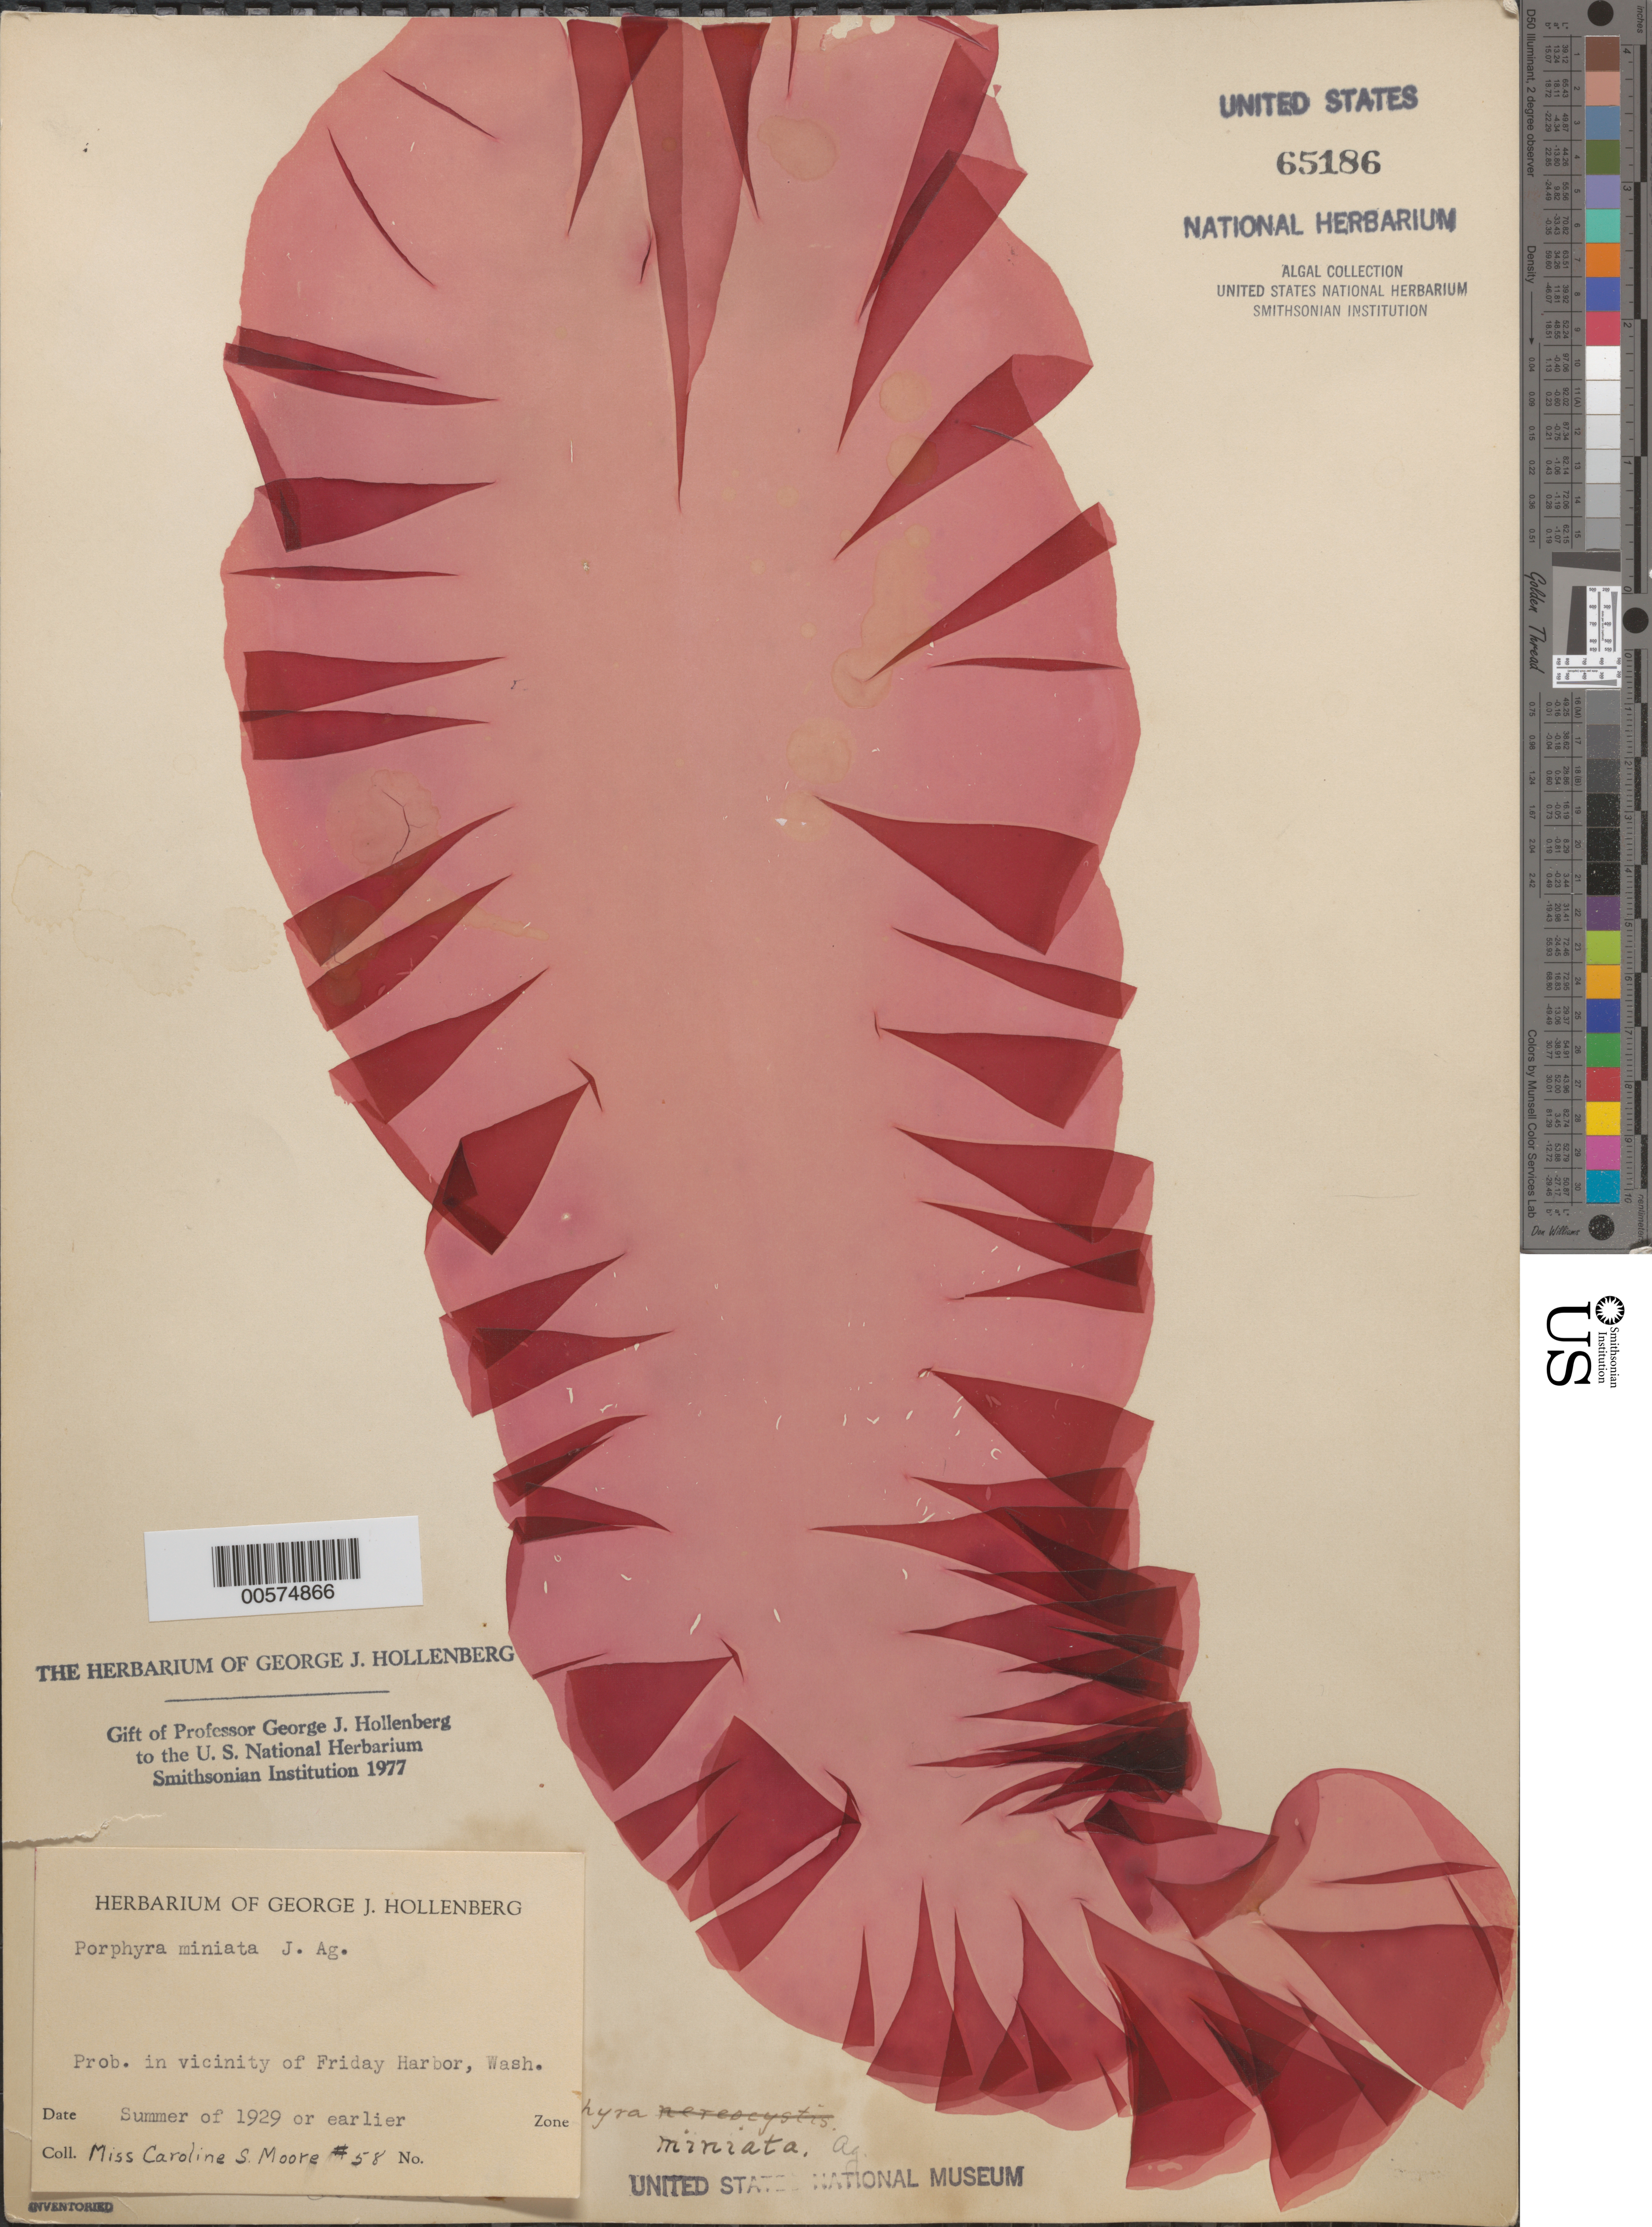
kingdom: Plantae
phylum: Rhodophyta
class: Bangiophyceae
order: Bangiales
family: Bangiaceae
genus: Wildemania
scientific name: Wildemania miniata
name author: (C. Agardh) Foslie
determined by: Algae name updating Project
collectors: C. Moore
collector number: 58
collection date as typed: Sum 1929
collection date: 1929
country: United States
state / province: Washington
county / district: San Juan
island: San Juan Island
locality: Probably Friday Harbor area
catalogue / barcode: US 65186